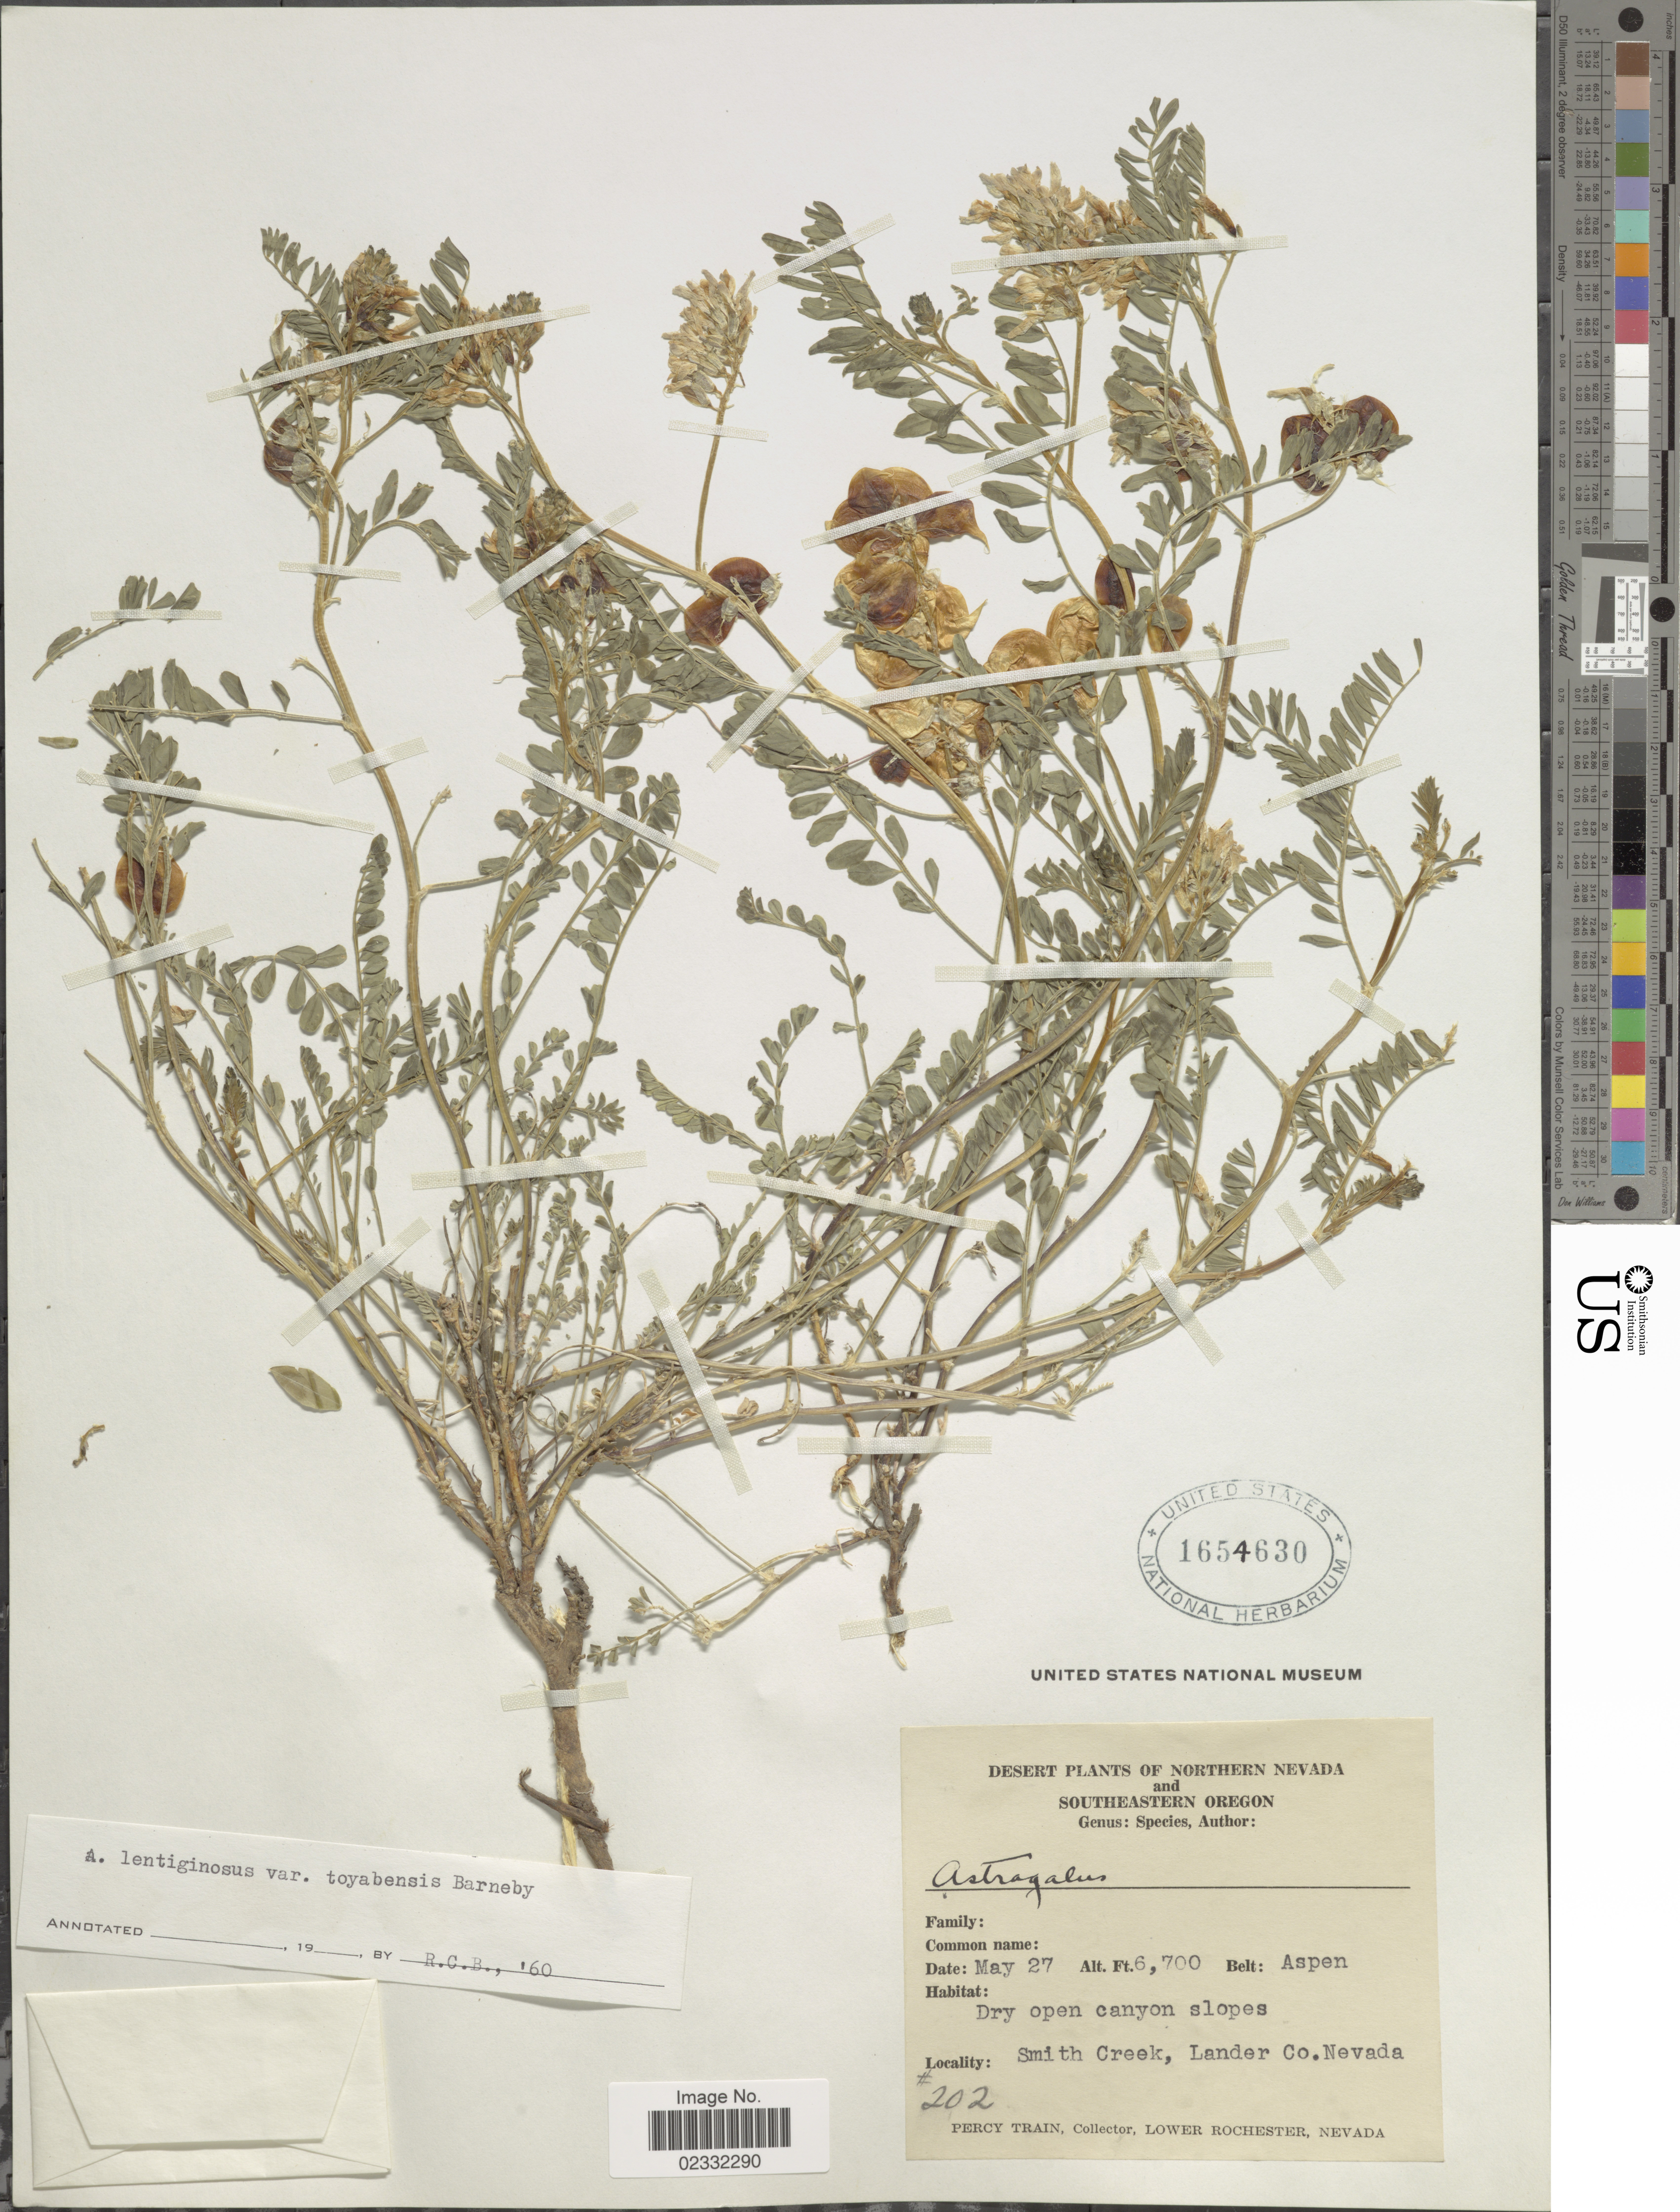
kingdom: Plantae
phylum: Tracheophyta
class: Magnoliopsida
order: Fabales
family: Fabaceae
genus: Astragalus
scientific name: Astragalus lentiginosus var. toyabensis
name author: Barneby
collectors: P. Train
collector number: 202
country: United States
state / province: Nevada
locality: Smith Creek, Lander Co. Nevada. Belt:Aspen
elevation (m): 2042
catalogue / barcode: US 1654630